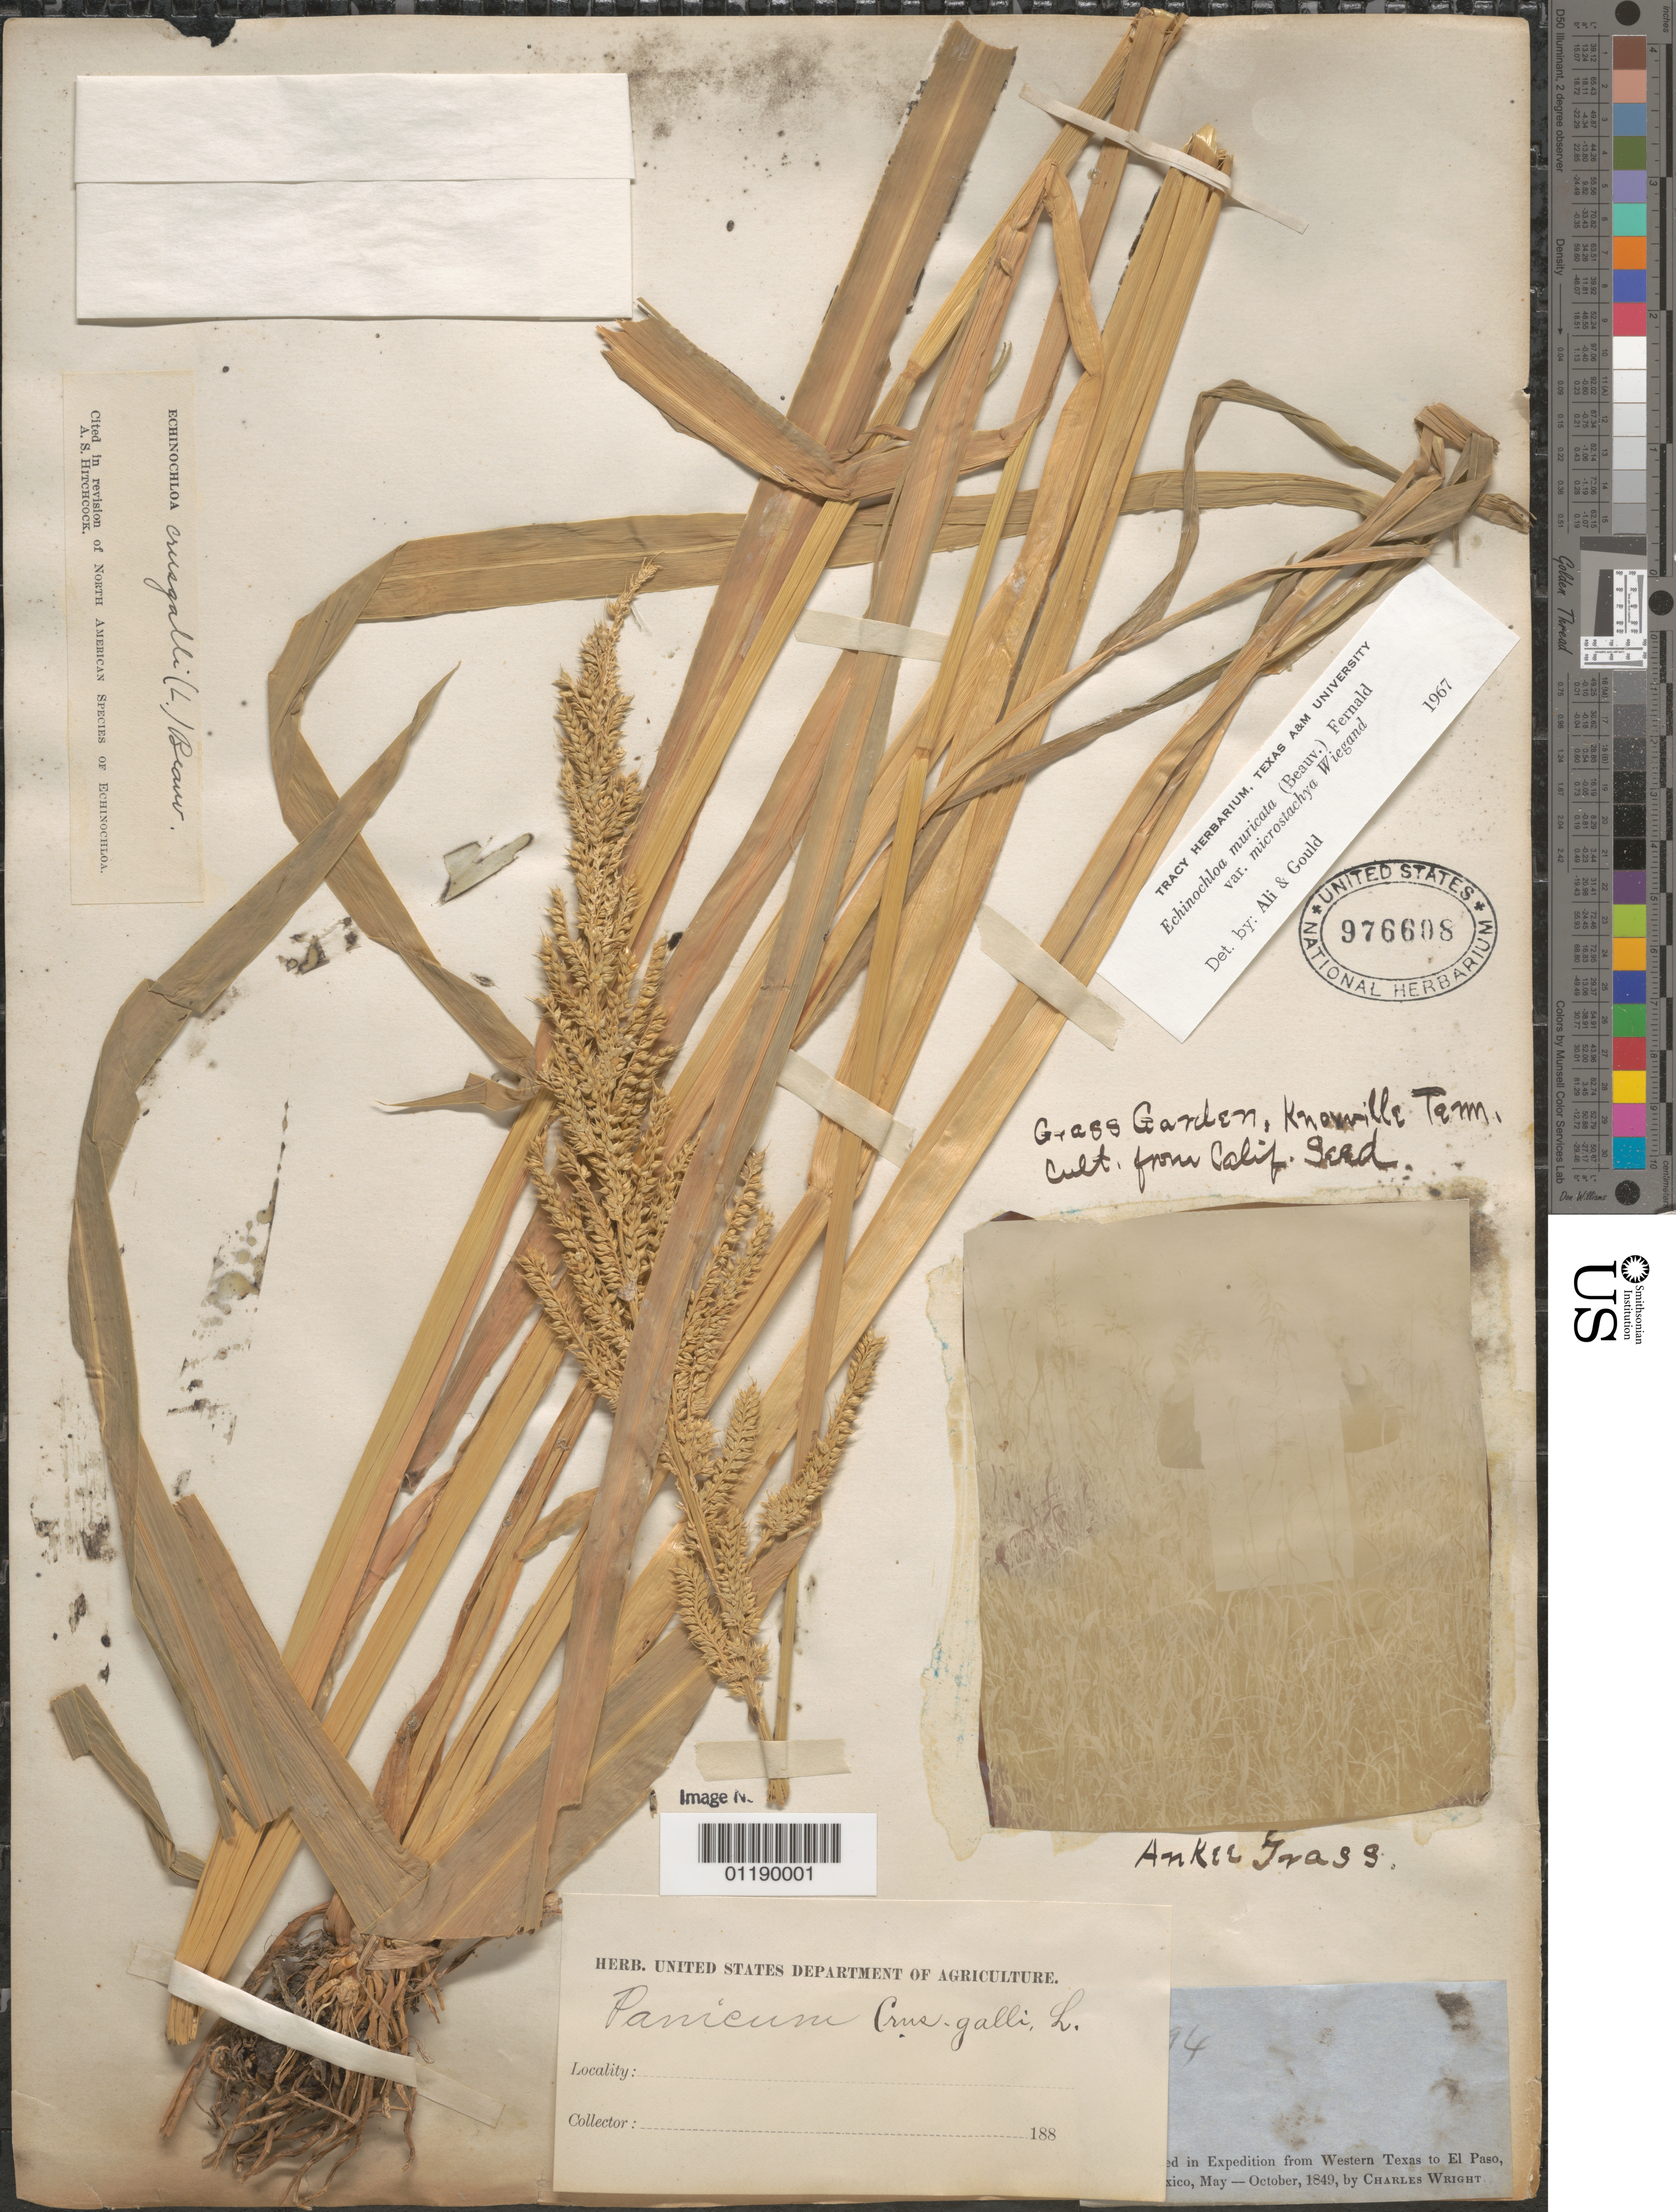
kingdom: Plantae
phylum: Tracheophyta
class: Liliopsida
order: Poales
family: Poaceae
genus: Echinochloa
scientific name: Echinochloa muricata var. microstachya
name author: Wiegand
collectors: C. Wright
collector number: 94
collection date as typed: May 1849 to -- Oct 1849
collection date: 1849-05/1849-10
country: United States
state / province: New Mexico / Texas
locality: W Texas to El Paso, New Mexico.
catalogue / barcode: US 976608